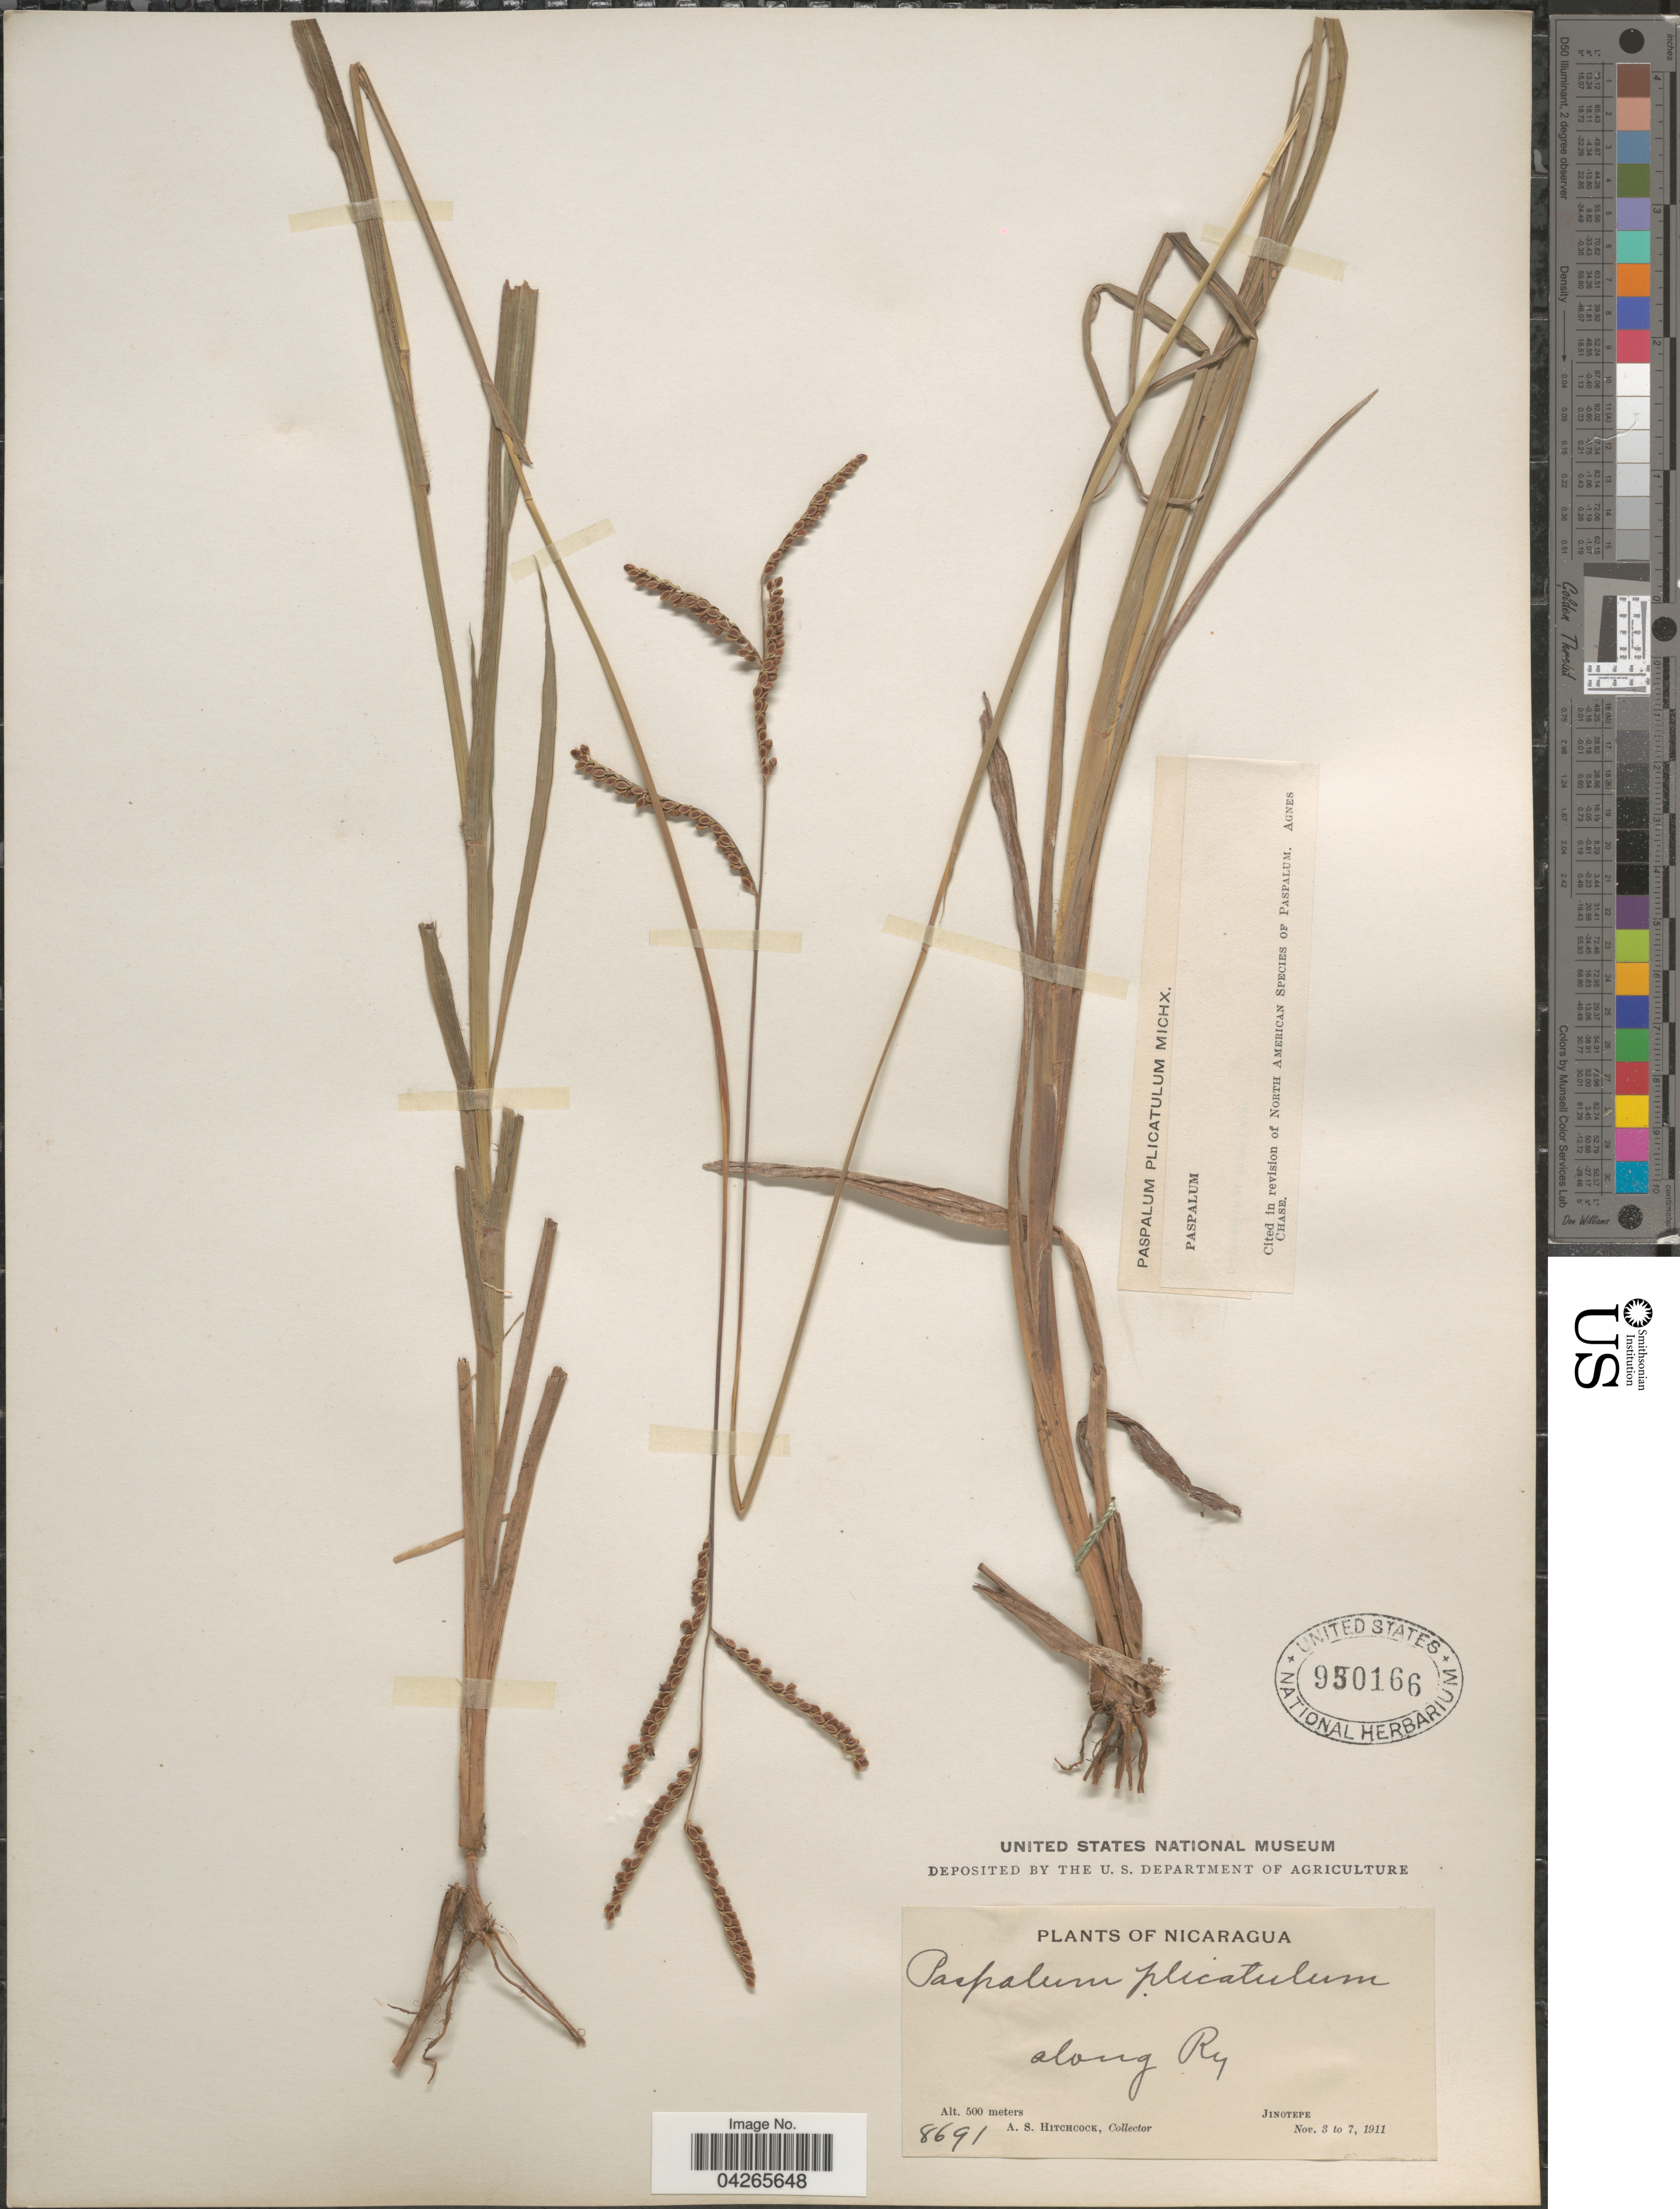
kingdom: Plantae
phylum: Tracheophyta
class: Liliopsida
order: Poales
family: Poaceae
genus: Paspalum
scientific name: Paspalum plicatulum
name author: Michx.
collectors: A. S. Hitchcock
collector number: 8691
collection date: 1911-11-03/1911-11-07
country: Nicaragua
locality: Along Ry Jinotepe.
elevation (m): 500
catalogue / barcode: US 950166